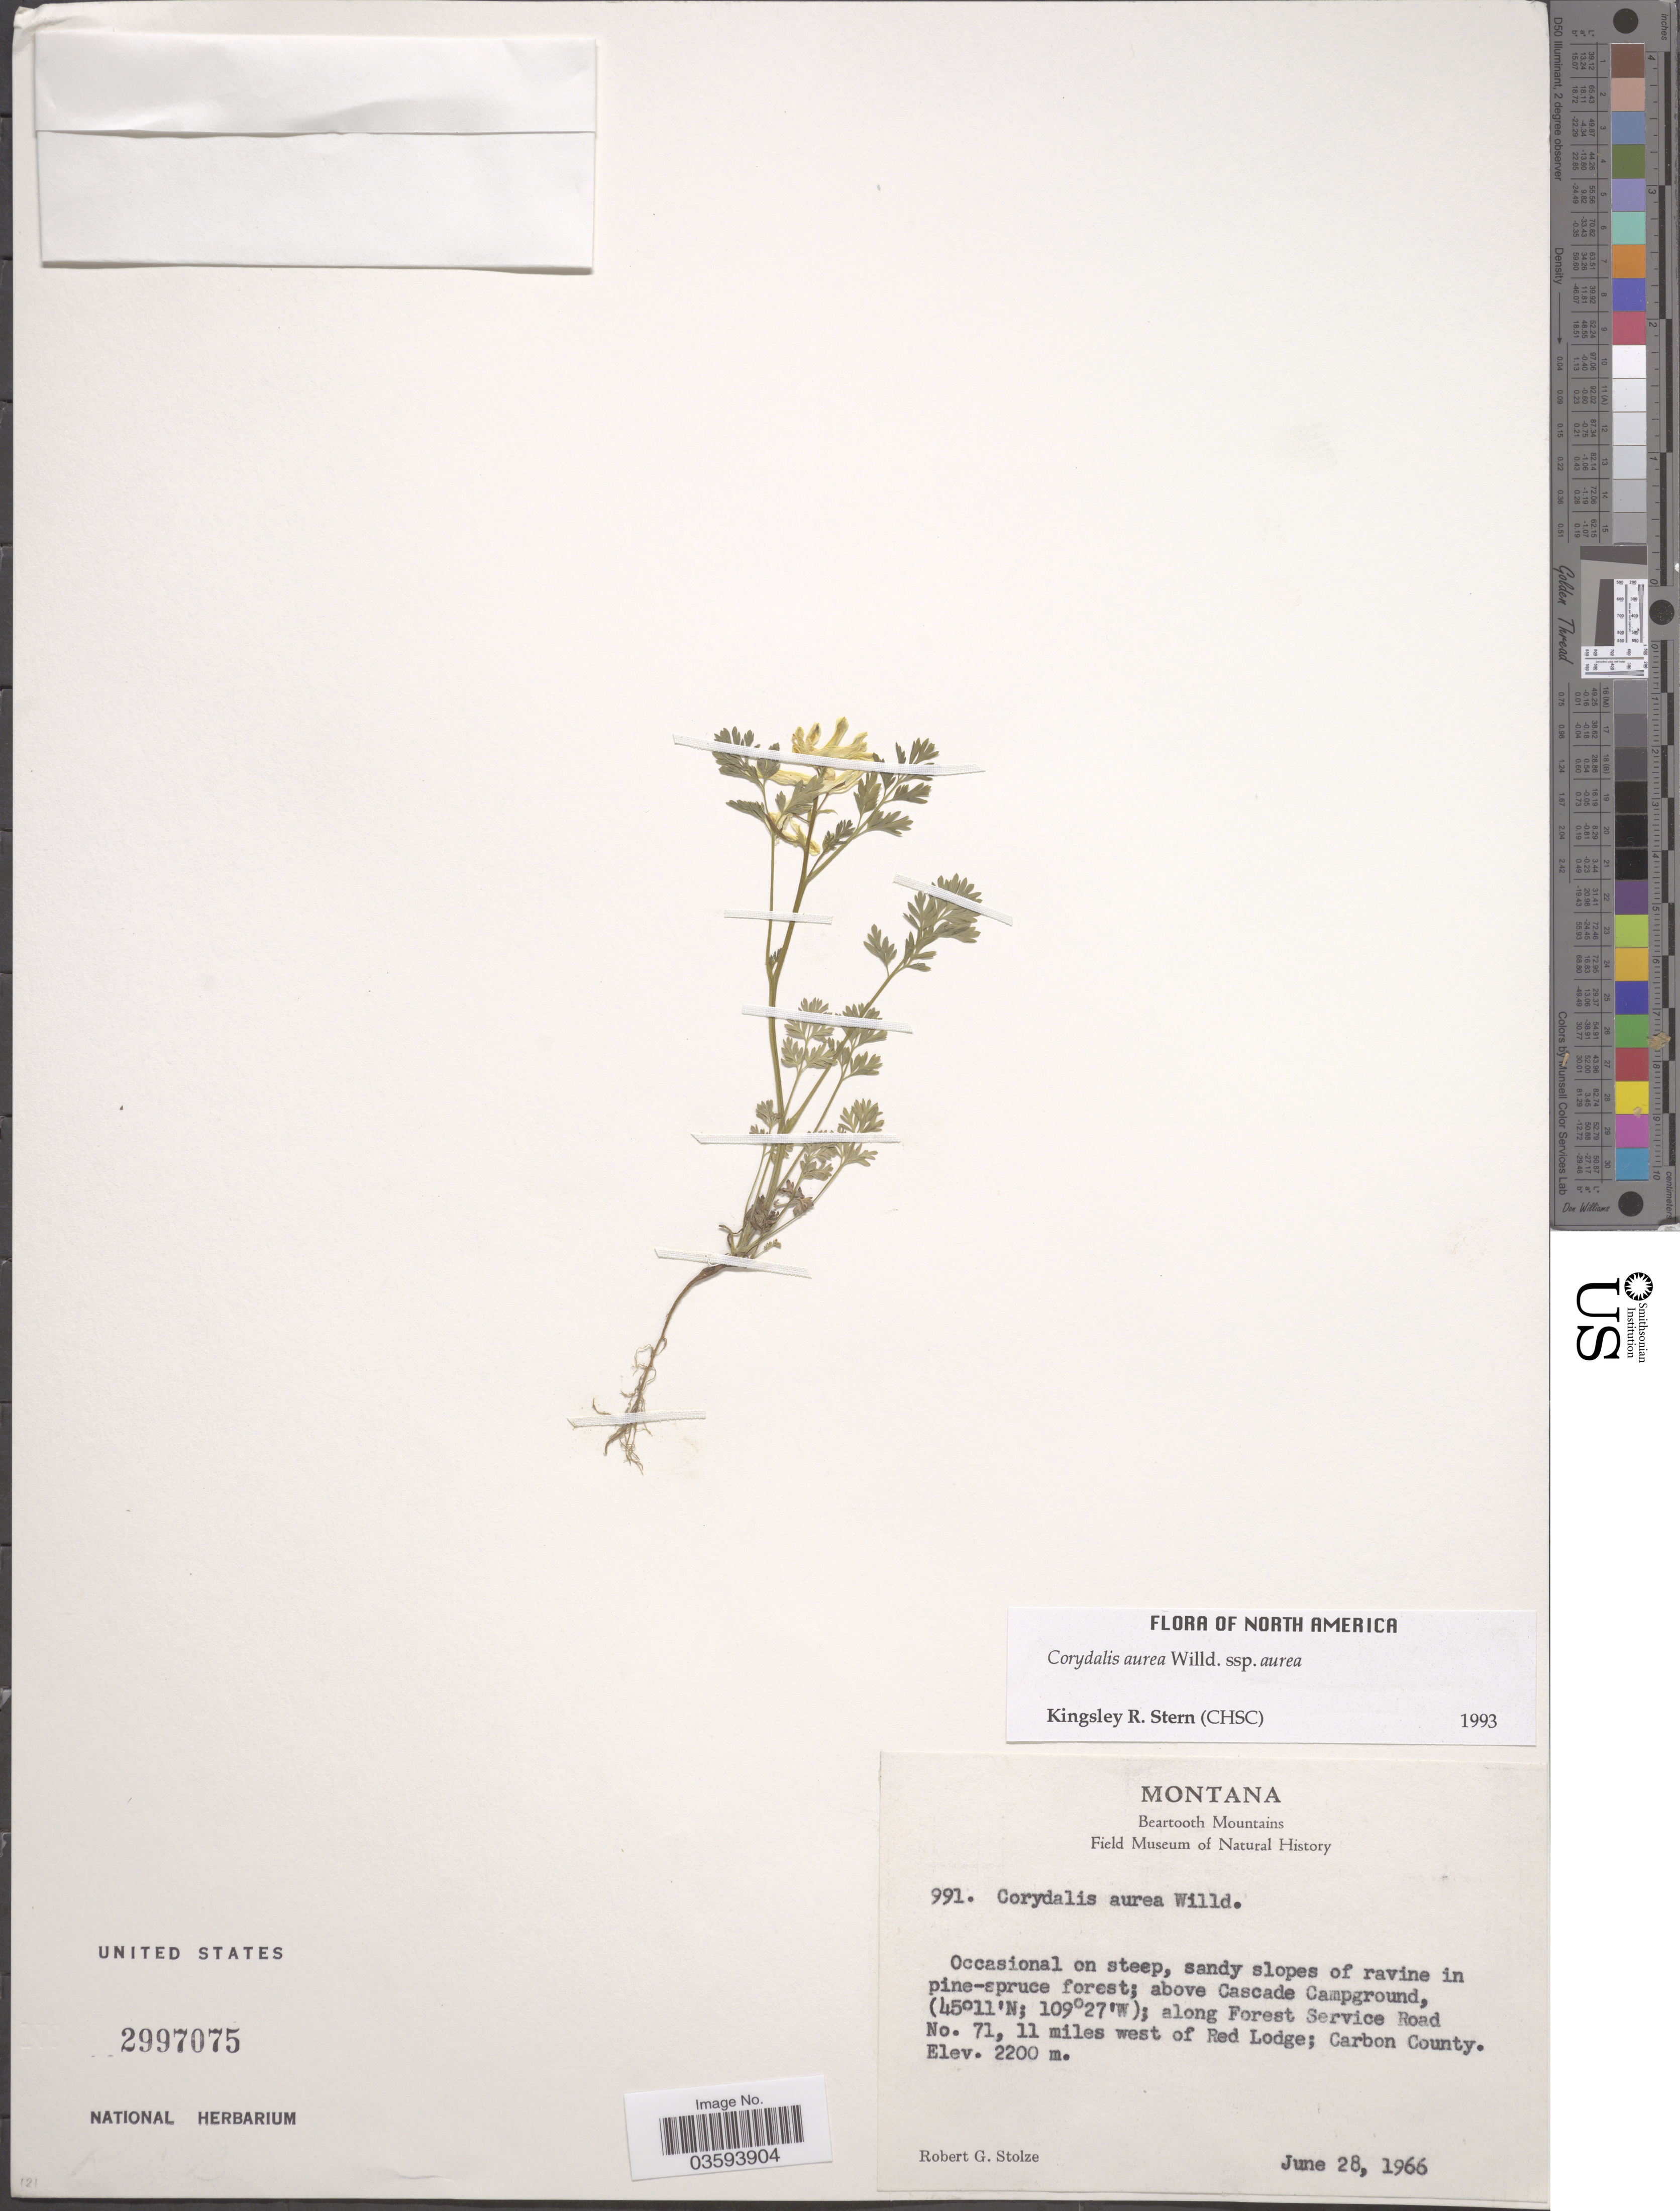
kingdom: Plantae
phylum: Tracheophyta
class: Magnoliopsida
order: Ranunculales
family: Papaveraceae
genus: Corydalis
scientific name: Corydalis aurea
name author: Willd.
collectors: R. G. Stolze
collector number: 991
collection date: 1966-06-28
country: United States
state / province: Montana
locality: Beartooth Mountains. Above cascade Campground, along Forest Service Road No. 71, 11 miles west of Red Lodge; Carbon County.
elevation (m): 2200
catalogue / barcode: US 2997075